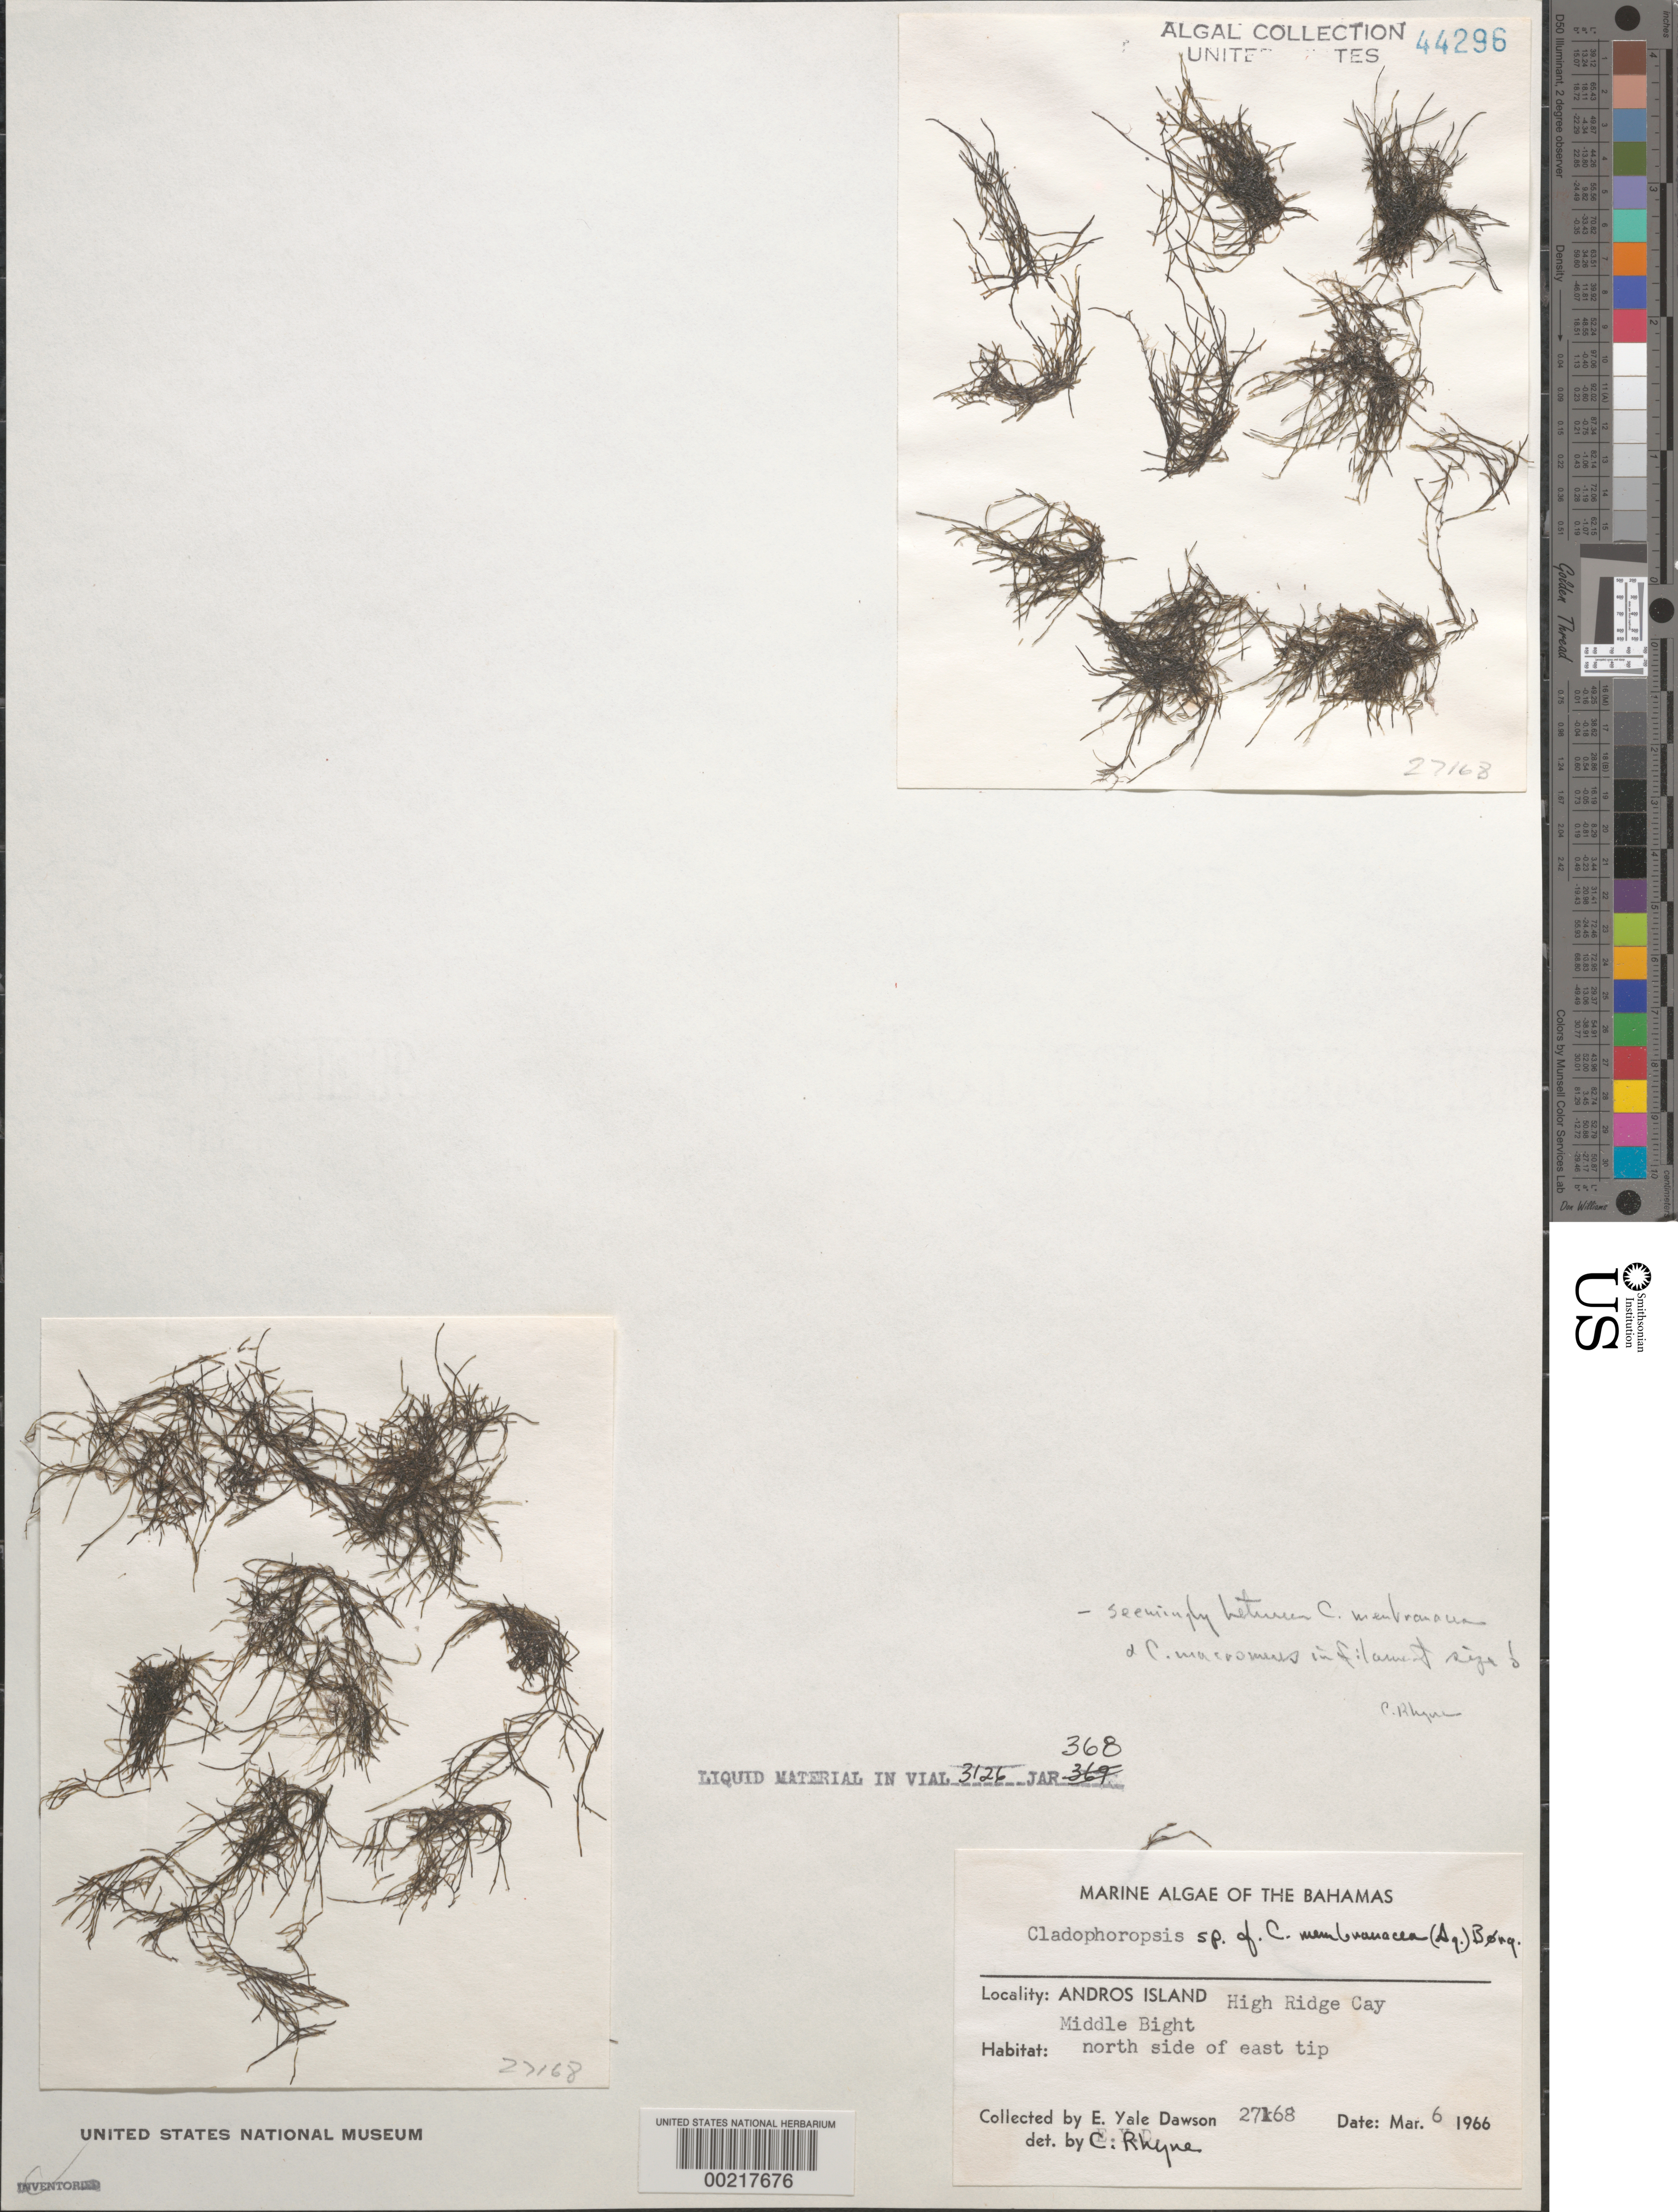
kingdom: Plantae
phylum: Chlorophyta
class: Ulvophyceae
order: Siphonocladales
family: Boodleaceae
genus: Cladophoropsis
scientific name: Cladophoropsis membranacea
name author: (Hofman-Bang) Børgesen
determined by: Rhyne, C. F.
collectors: E. Y. Dawson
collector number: EYD 27168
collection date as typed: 06 Mar 1966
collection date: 1966-03-06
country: Bahamas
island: High Ridge Cay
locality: Middle Bight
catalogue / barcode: US 44296